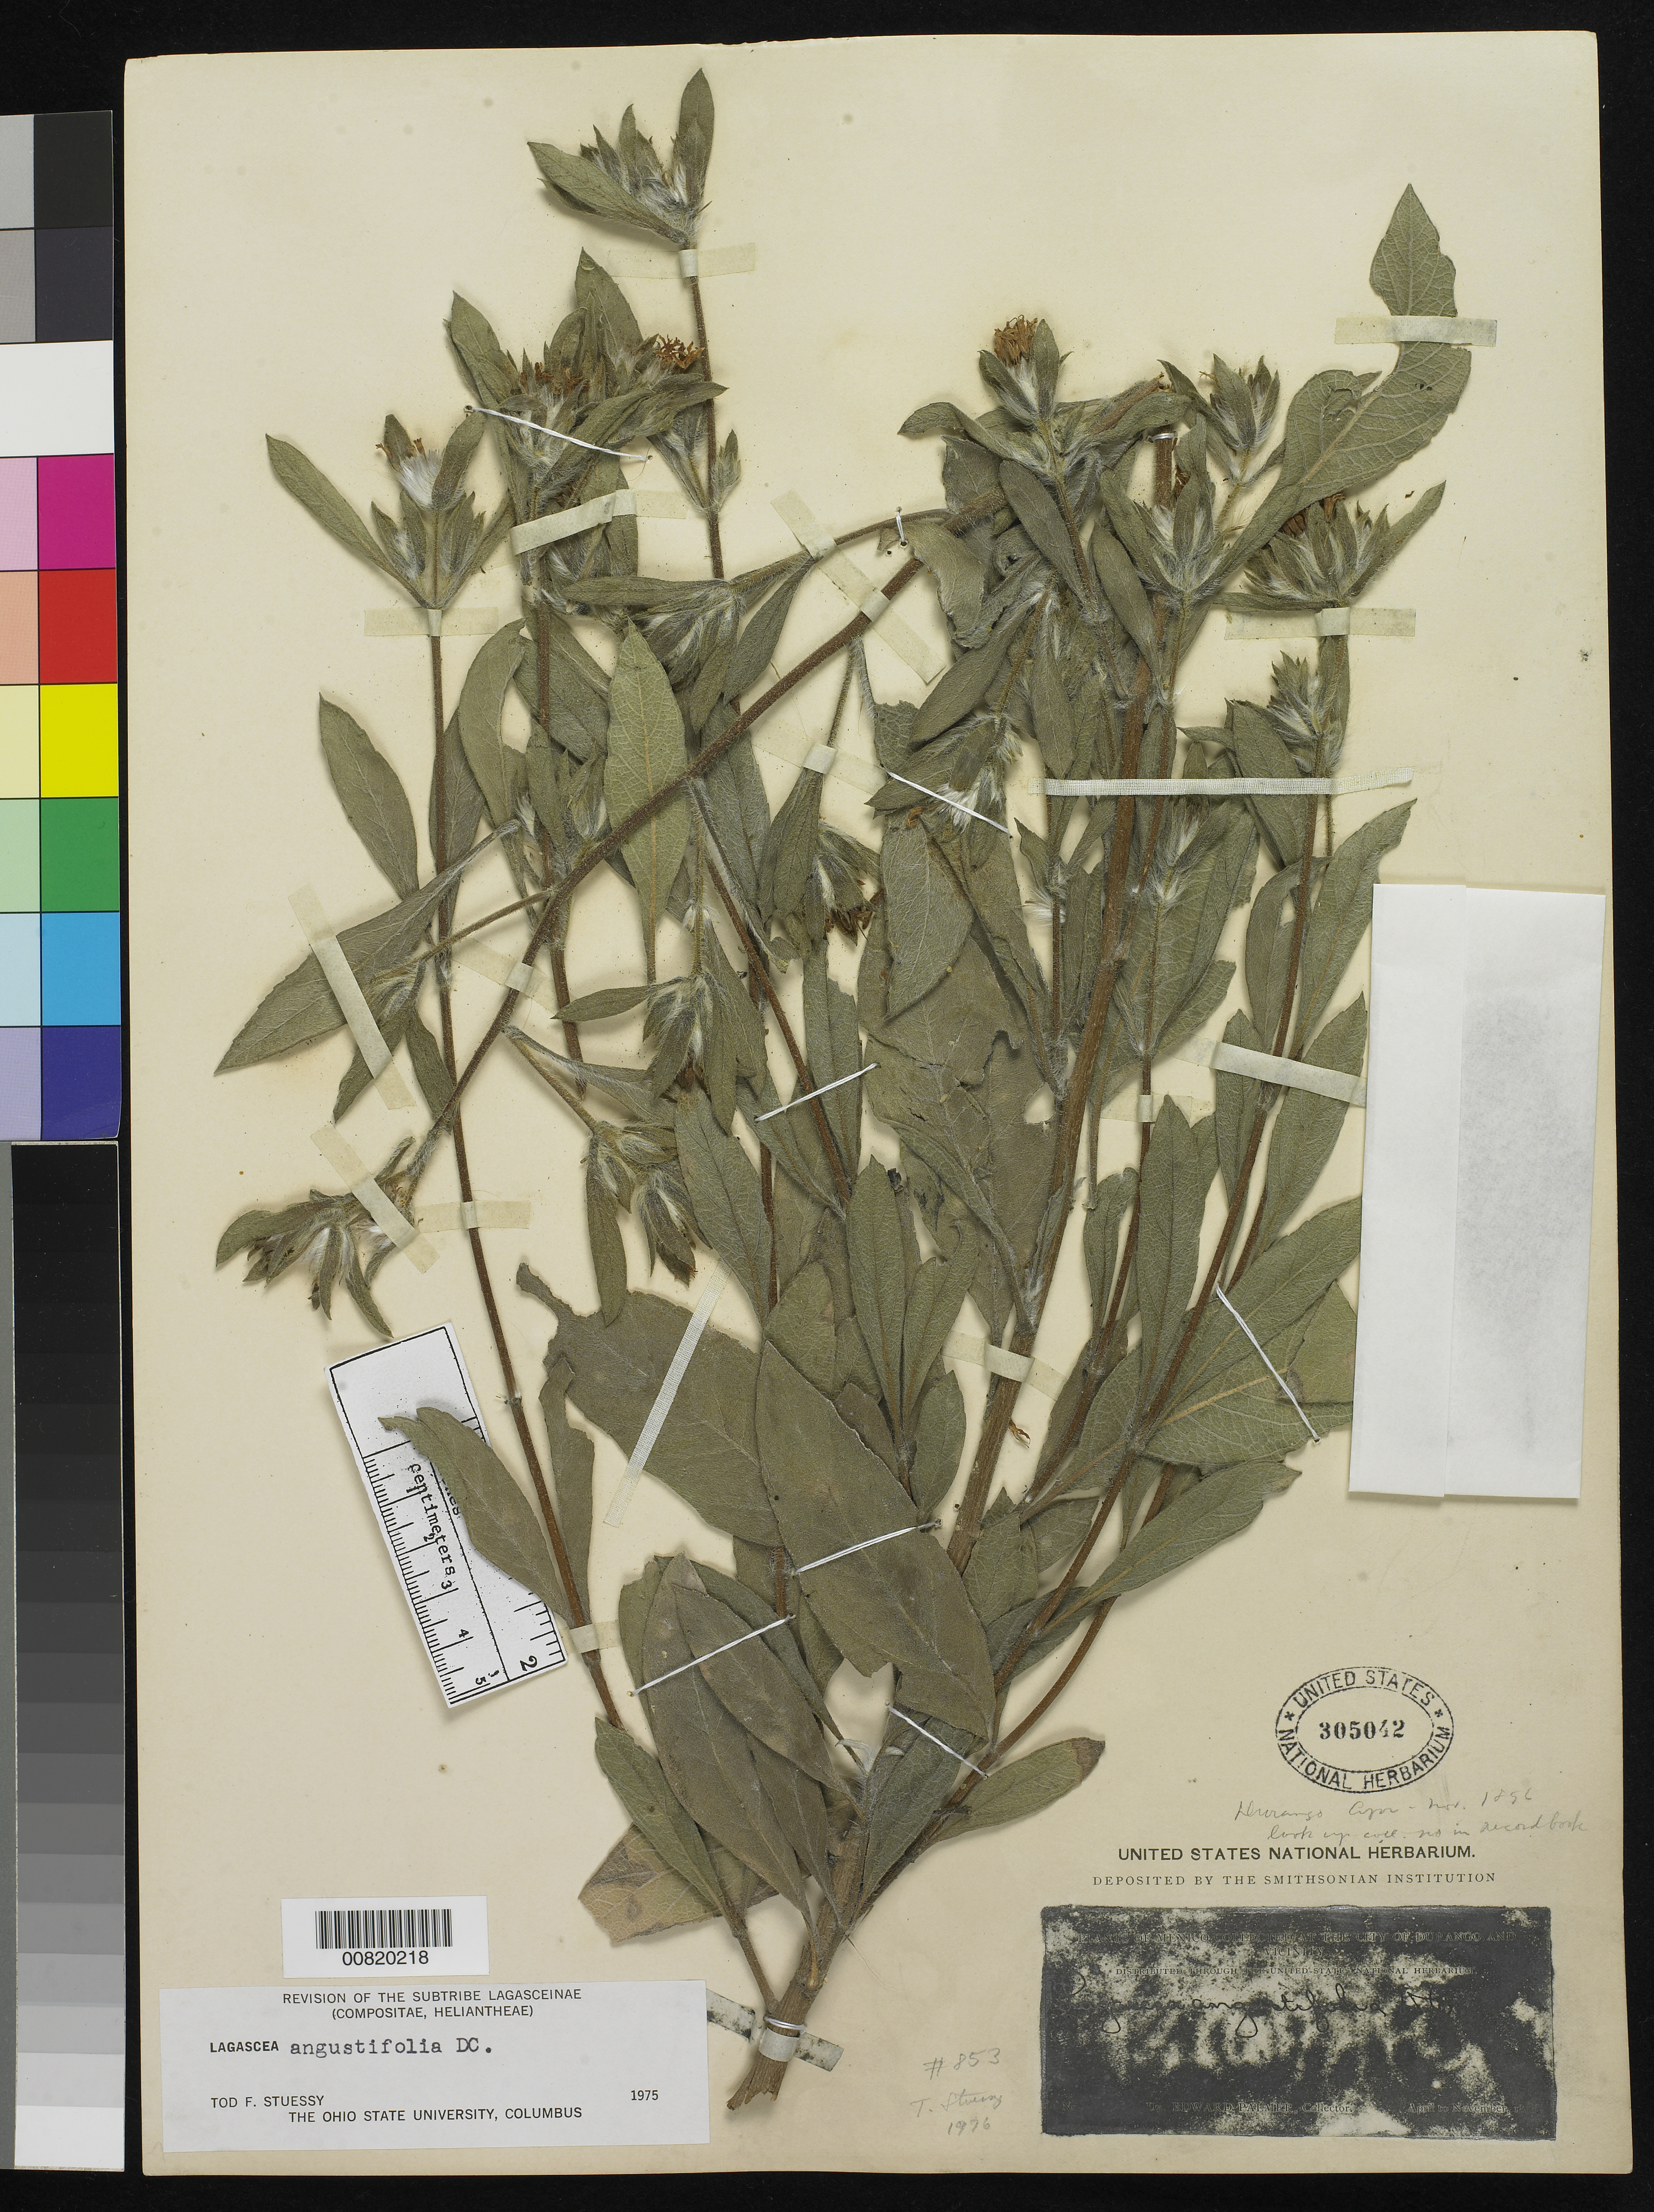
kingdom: Plantae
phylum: Tracheophyta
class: Magnoliopsida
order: Asterales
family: Asteraceae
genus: Lagascea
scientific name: Lagascea angustifolia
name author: DC.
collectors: E. Palmer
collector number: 853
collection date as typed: Apr 1896 to -- Nov 1896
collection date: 1896-04/1896-11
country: Mexico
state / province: Durango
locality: City of Durango and vicinity.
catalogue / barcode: US 305042